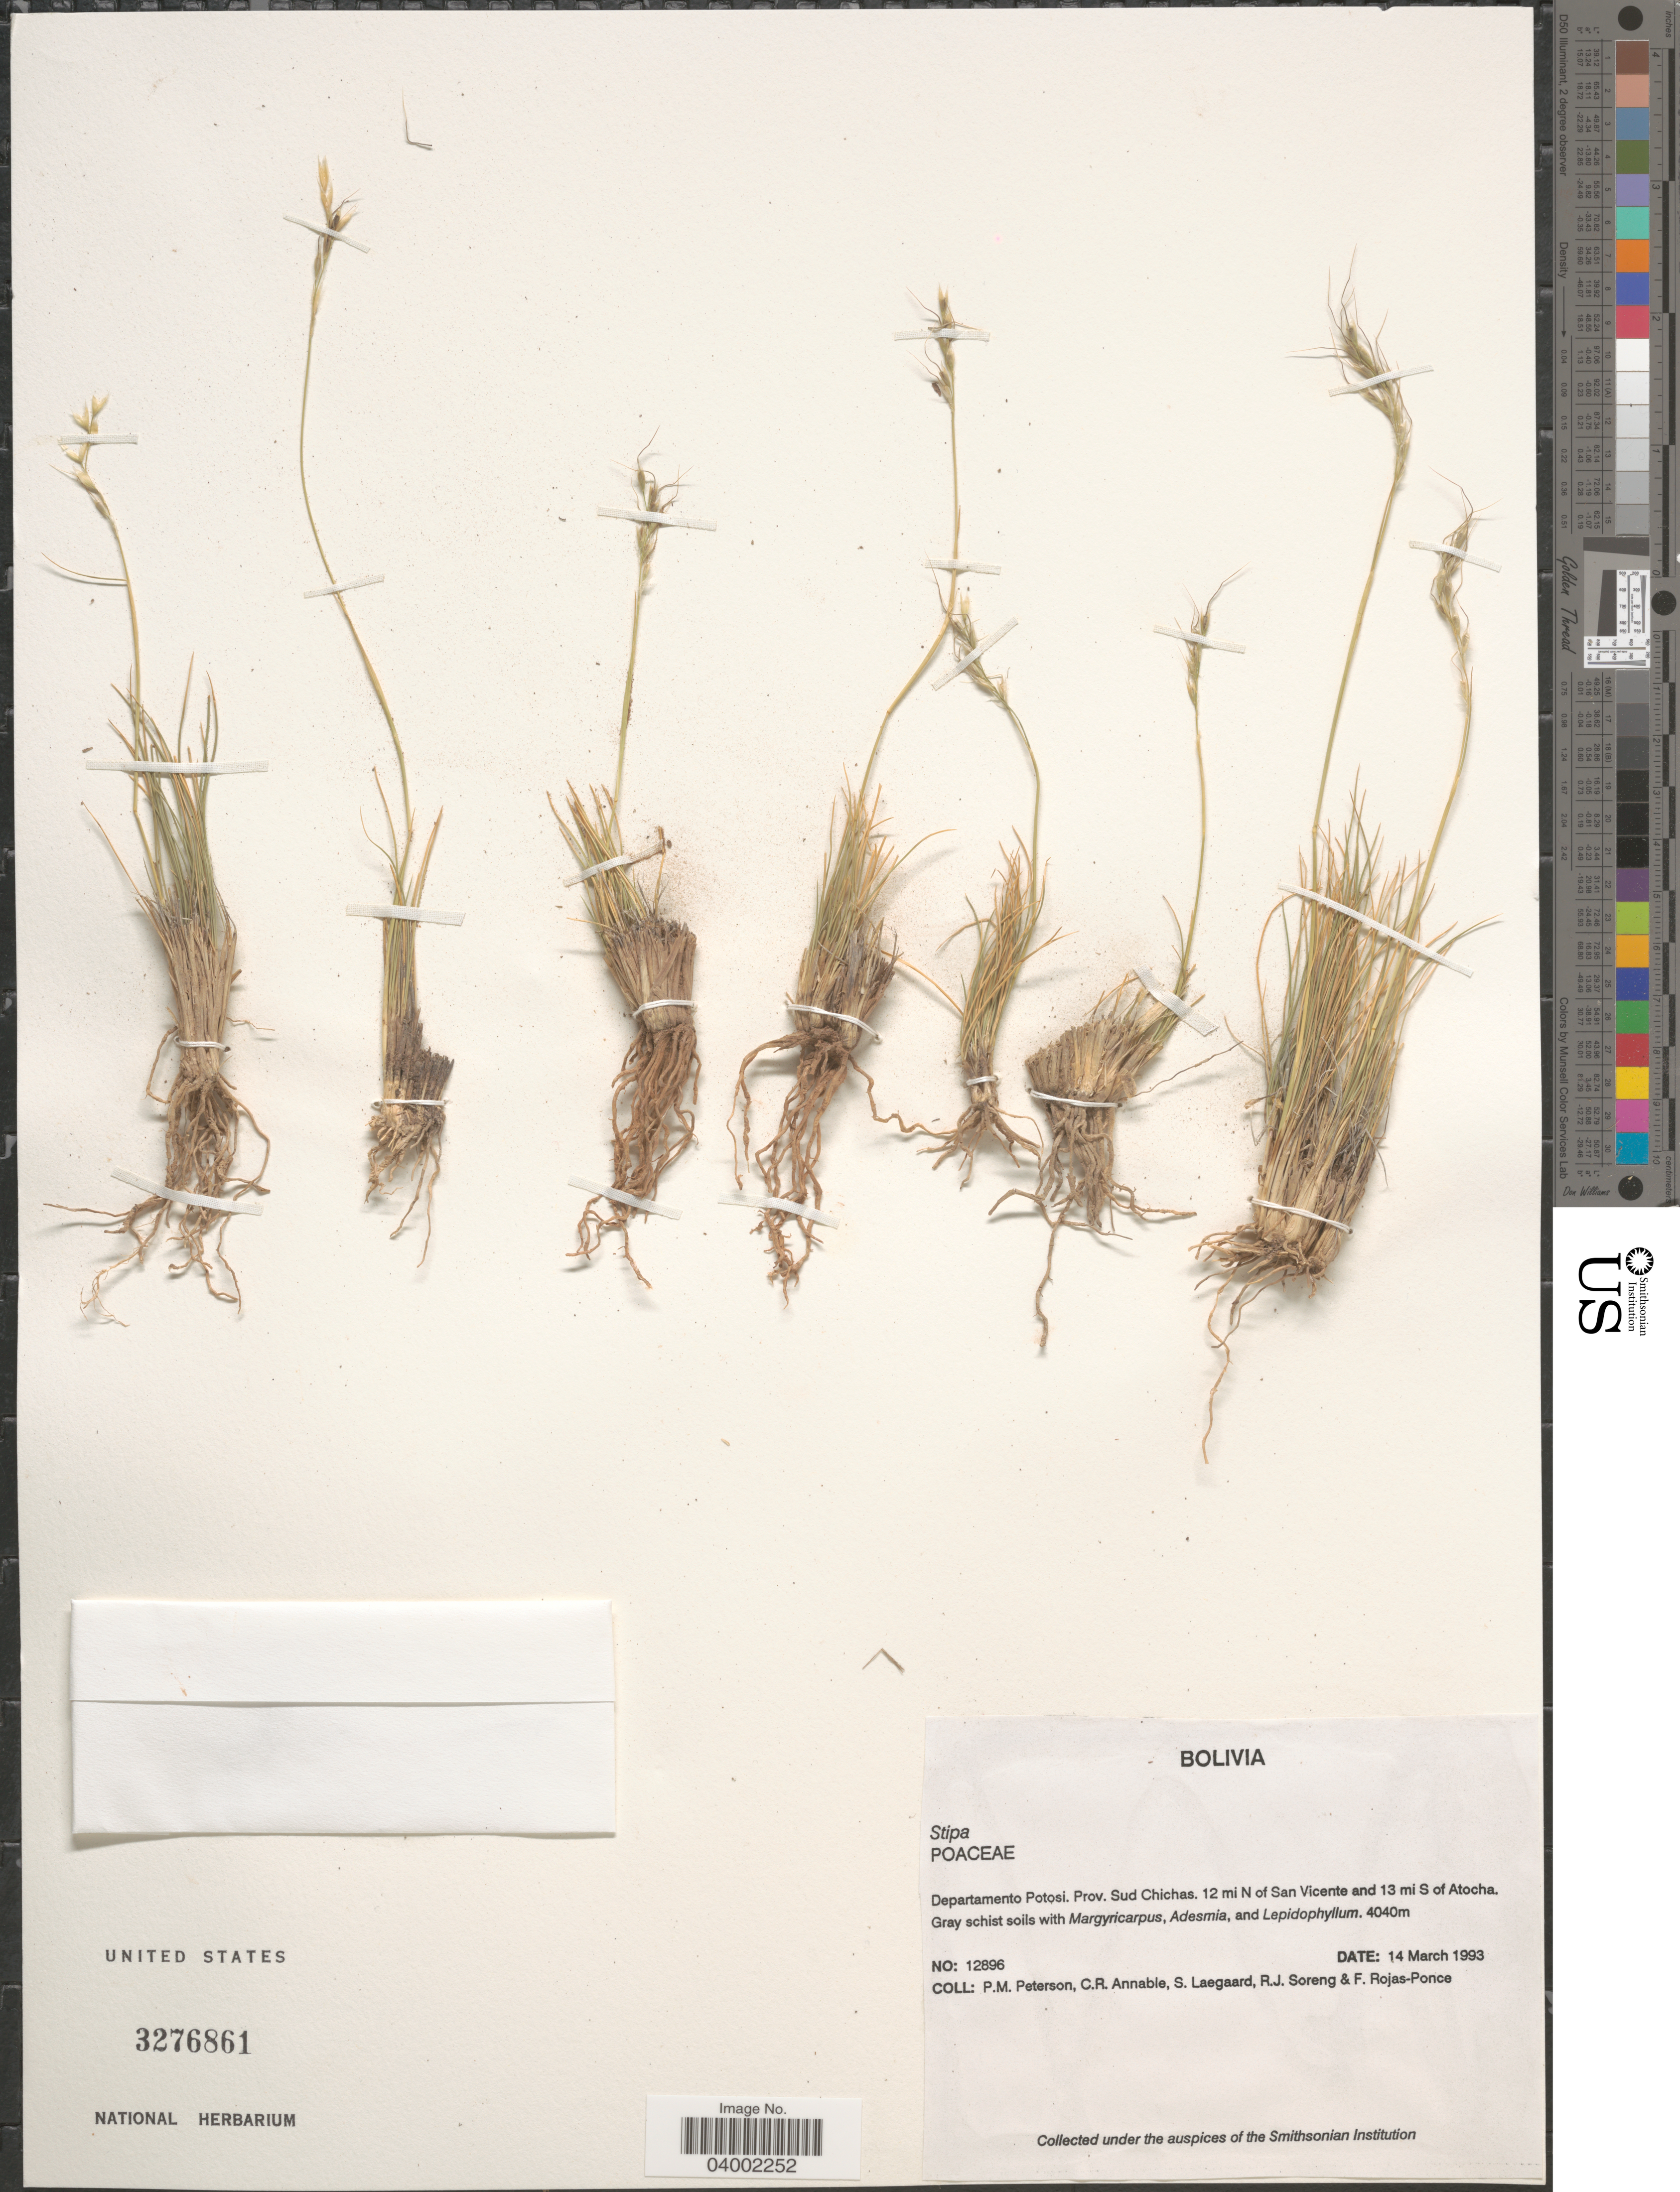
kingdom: Plantae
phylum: Tracheophyta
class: Liliopsida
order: Poales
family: Poaceae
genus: Piptochaetium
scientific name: Piptochaetium sp.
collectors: P. M. Peterson, C. R. Annable, S. Lægaard, R. J. Soreng & F. Rojas-Ponce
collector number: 12896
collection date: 1993-03-14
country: Bolivia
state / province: Potosi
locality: Departamento Potosi. Prov. Sud Chichas. 12 mi N of San Vicente and 13 mi S of Atocha.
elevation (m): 4040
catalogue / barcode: US 3276861